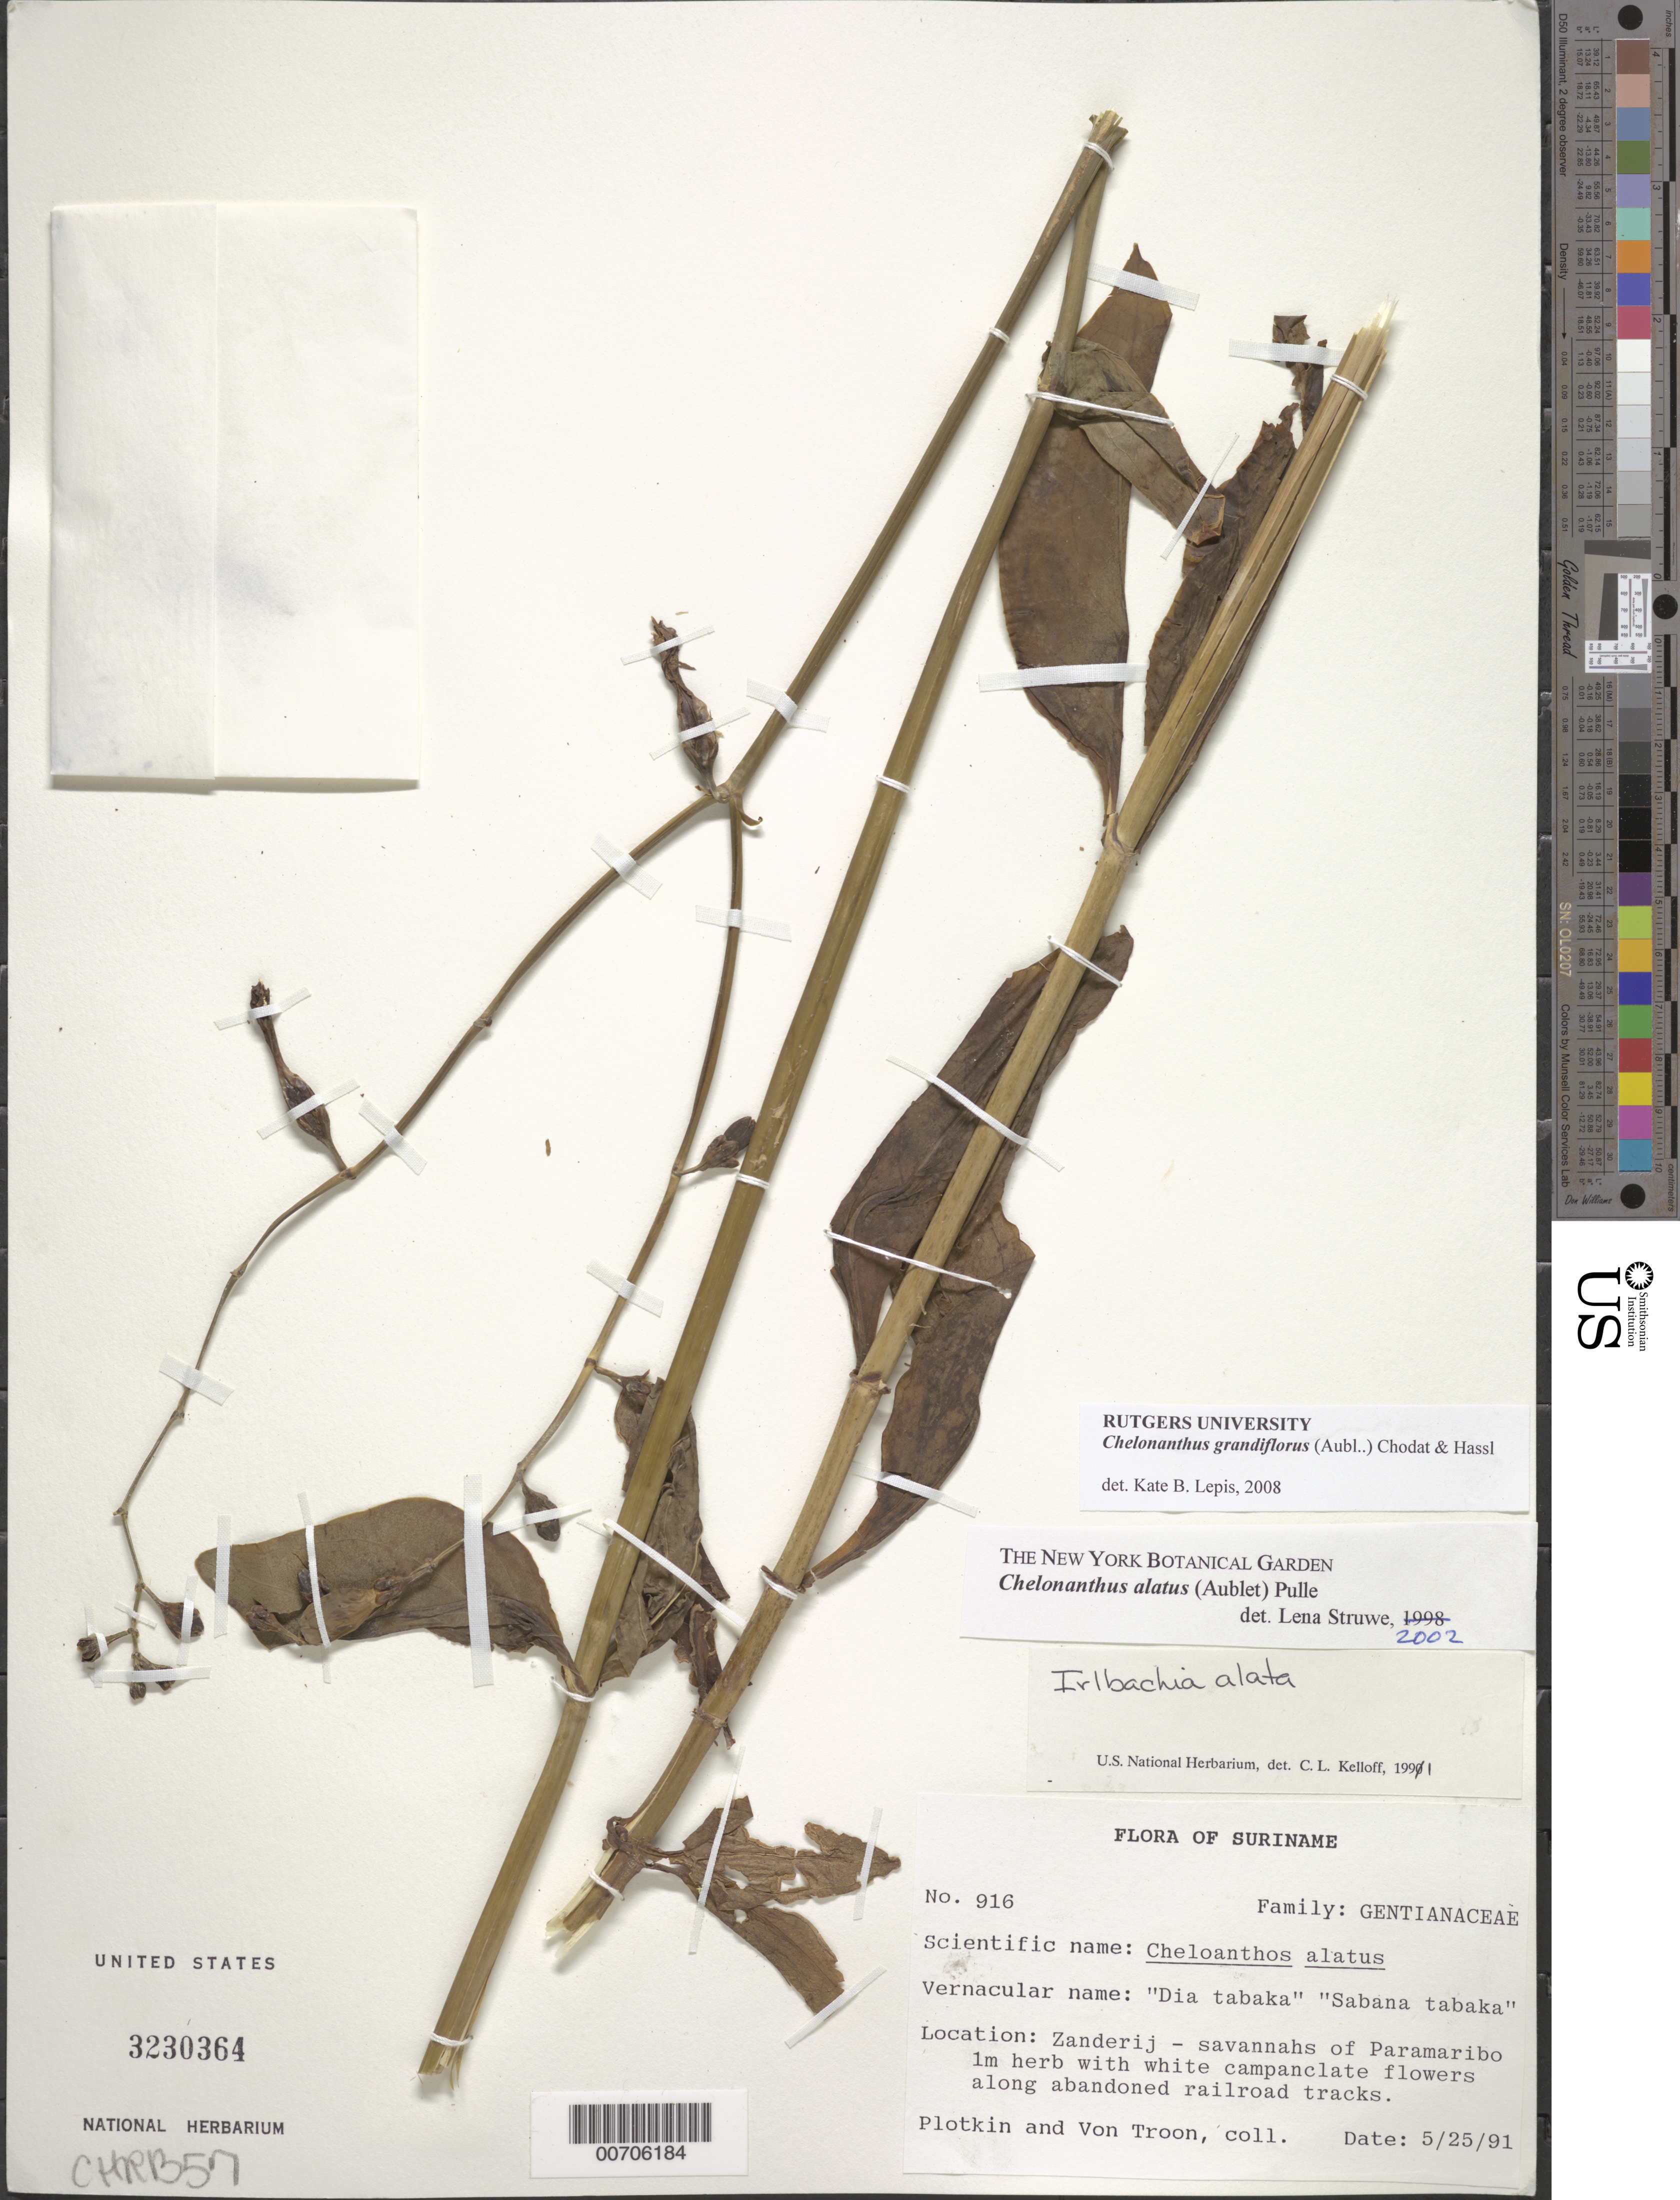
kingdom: Plantae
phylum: Tracheophyta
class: Magnoliopsida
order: Gentianales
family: Gentianaceae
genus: Chelonanthus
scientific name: Chelonanthus grandiflorus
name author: (Aubl.) Chodat & Hassl.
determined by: Lepis, Kate B.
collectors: M. Plotkin & F. Troon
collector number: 916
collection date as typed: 25-May-91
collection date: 1991-05-25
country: Suriname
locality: Zanderij, savannas of Paramaribo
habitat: Along abandoned railroad tracks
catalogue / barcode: US 3230364